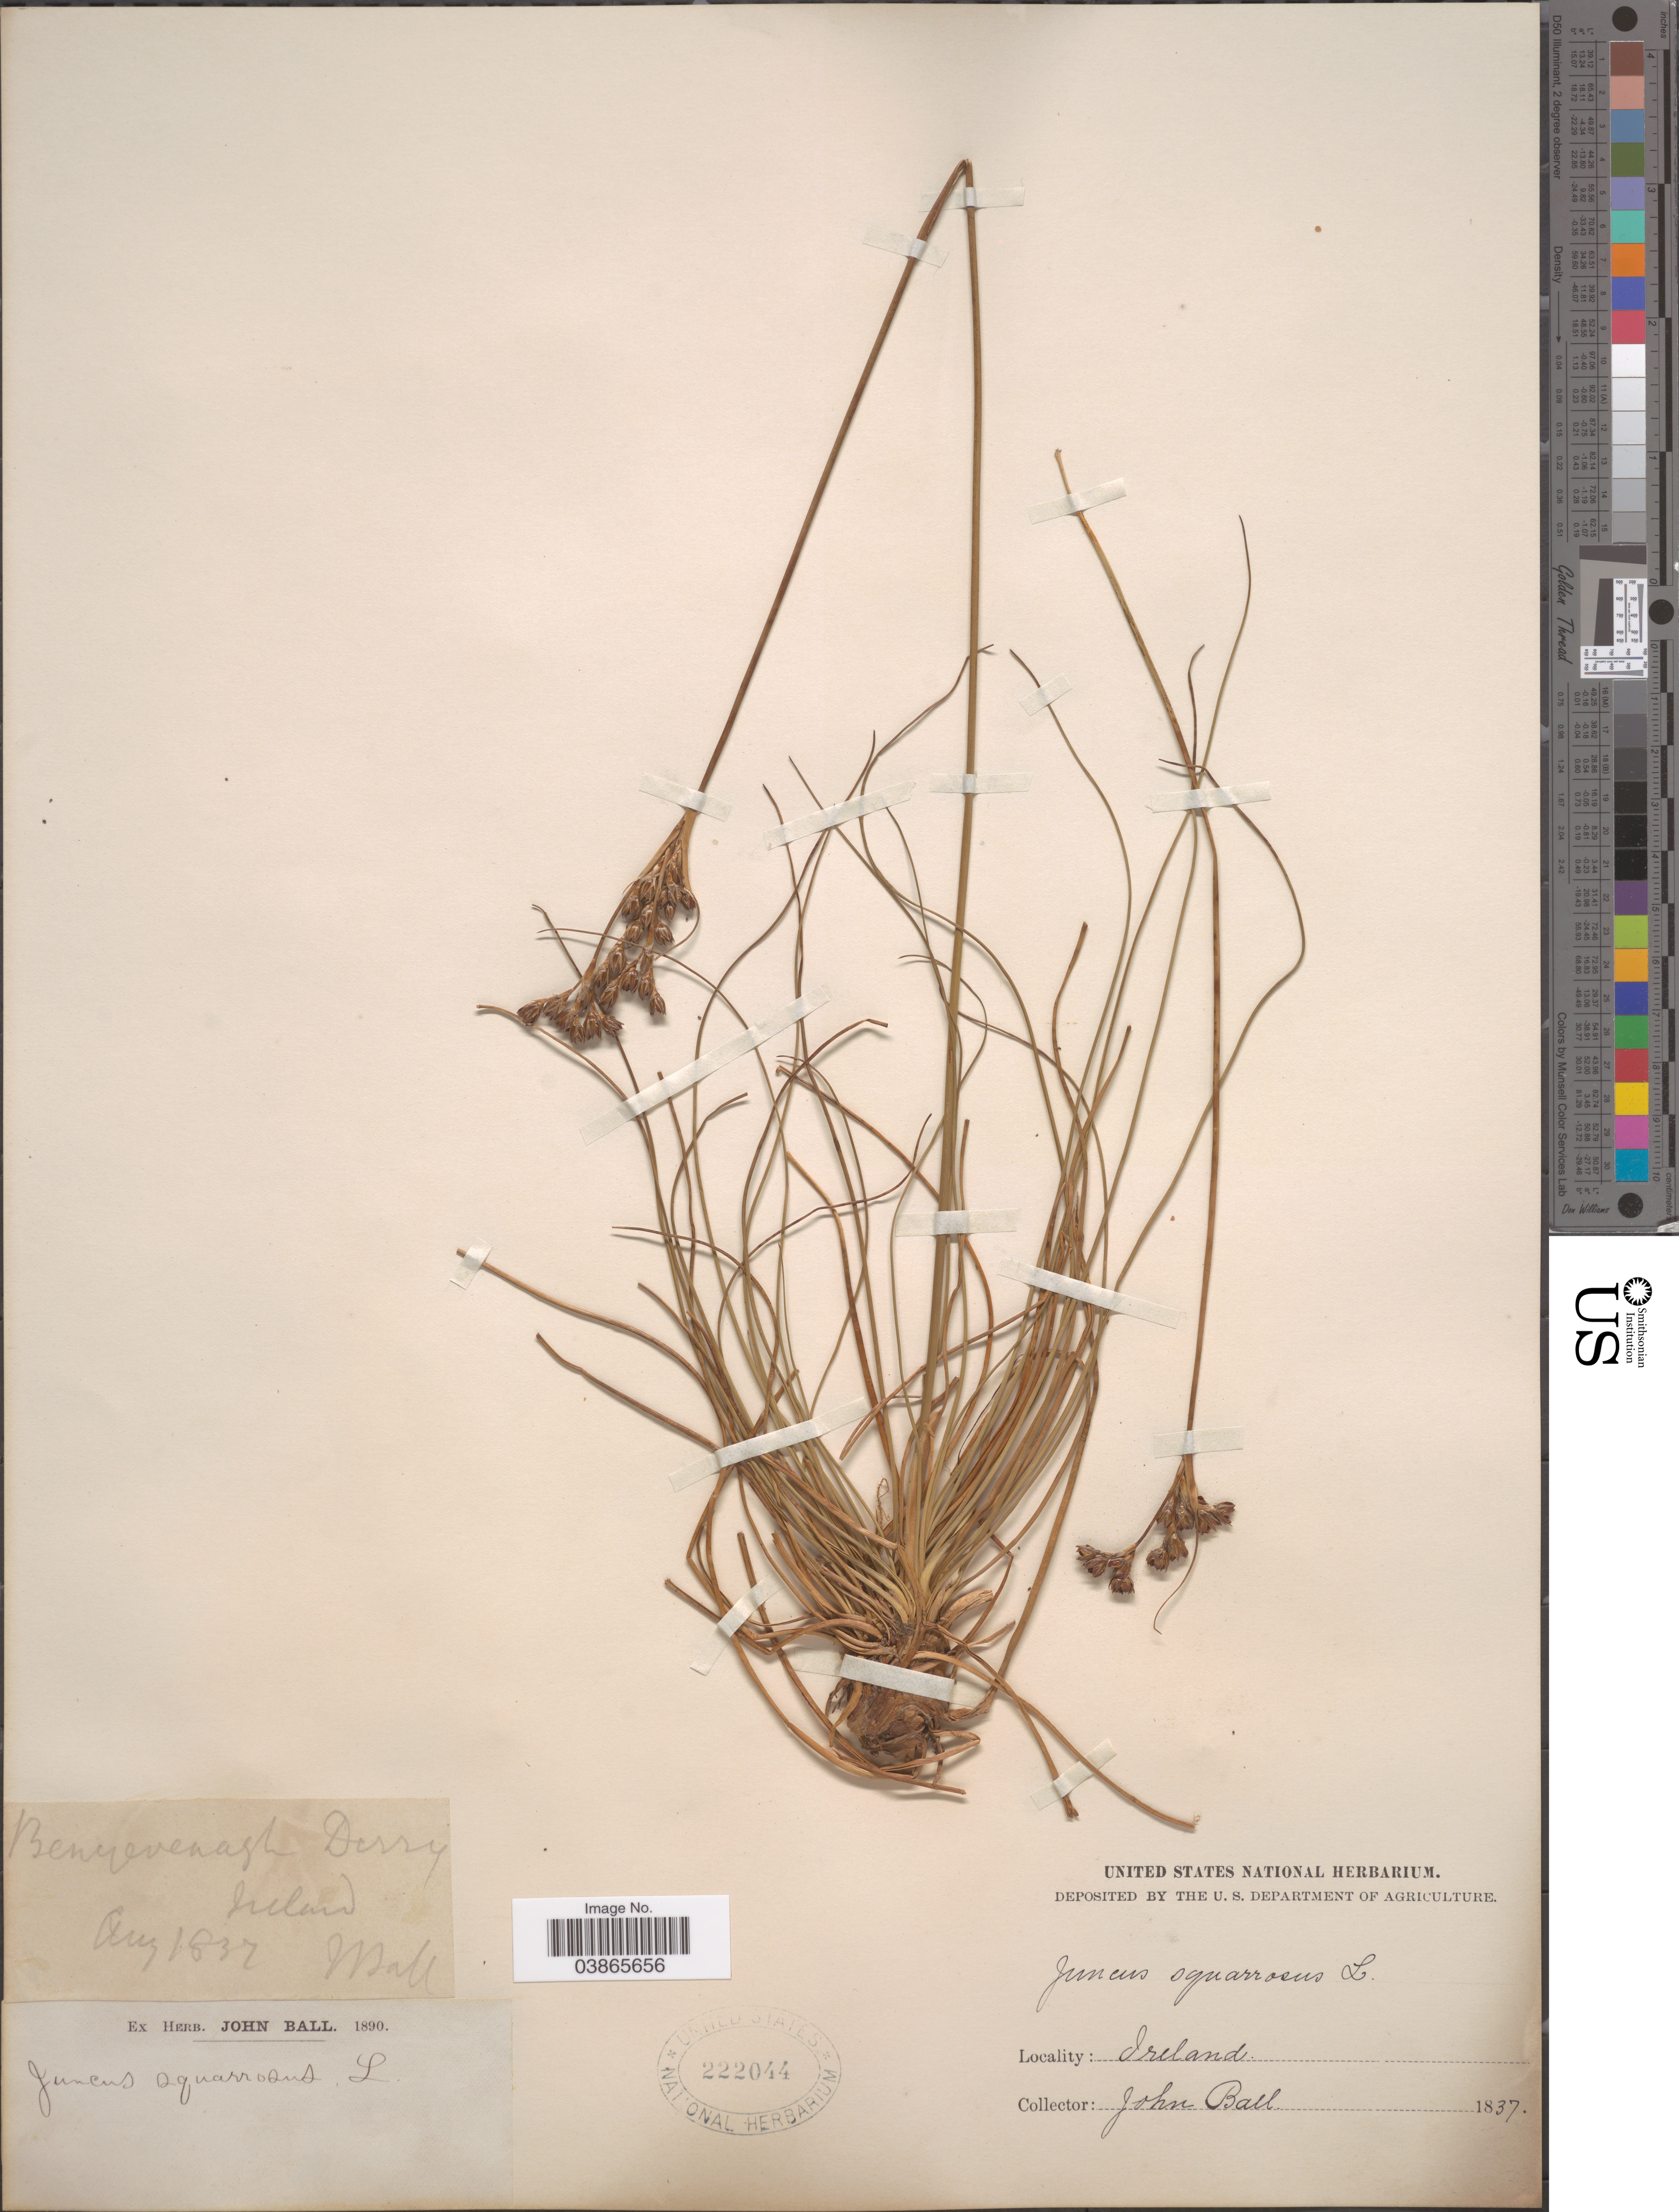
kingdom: Plantae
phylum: Tracheophyta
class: Liliopsida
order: Poales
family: Juncaceae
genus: Juncus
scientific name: Juncus squarrosus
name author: L.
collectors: J. Ball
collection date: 1837-08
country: Ireland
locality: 222044